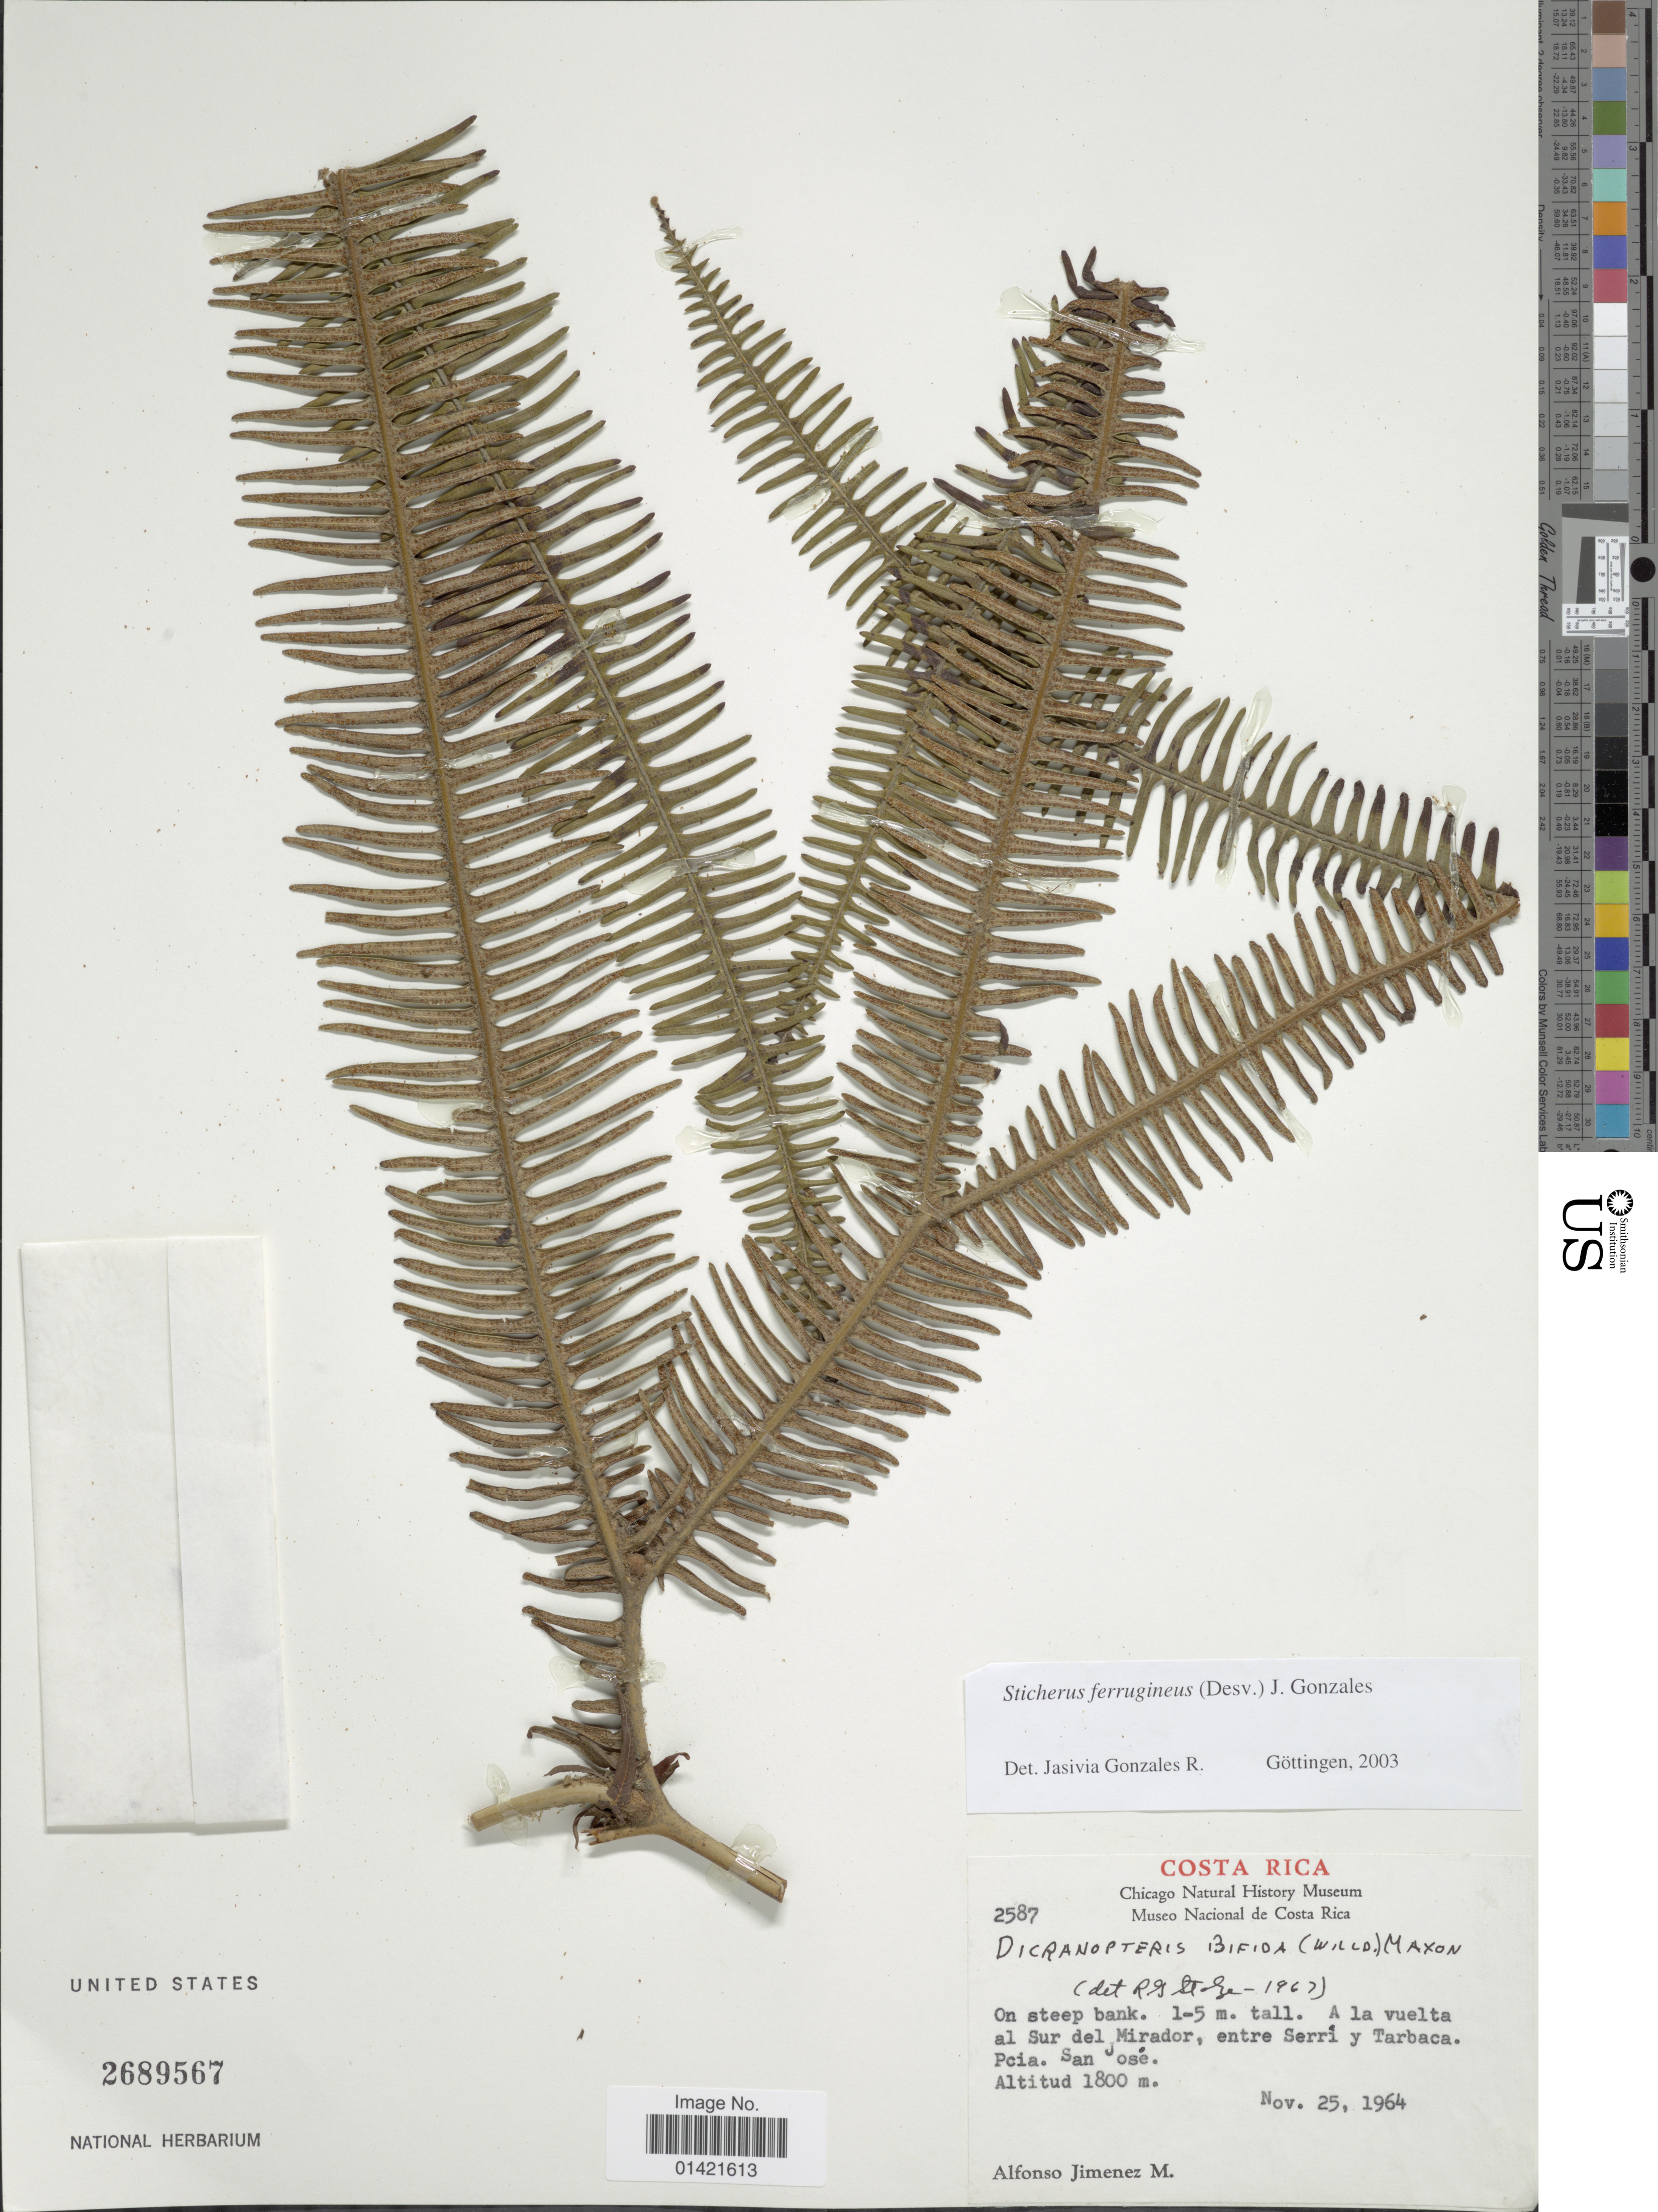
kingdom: Plantae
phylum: Tracheophyta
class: Polypodiopsida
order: Gleicheniales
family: Gleicheniaceae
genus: Sticherus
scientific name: Sticherus ferrugineus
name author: (Desv.) J. Gonzales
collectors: A. Jimenez M.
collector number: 2587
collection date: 1964-11-25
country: Costa Rica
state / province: San José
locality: A la vuelta al Sur del Mirador, entre Serri y Tarbaca. Pcia. San Jose.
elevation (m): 1800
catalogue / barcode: US 2689567